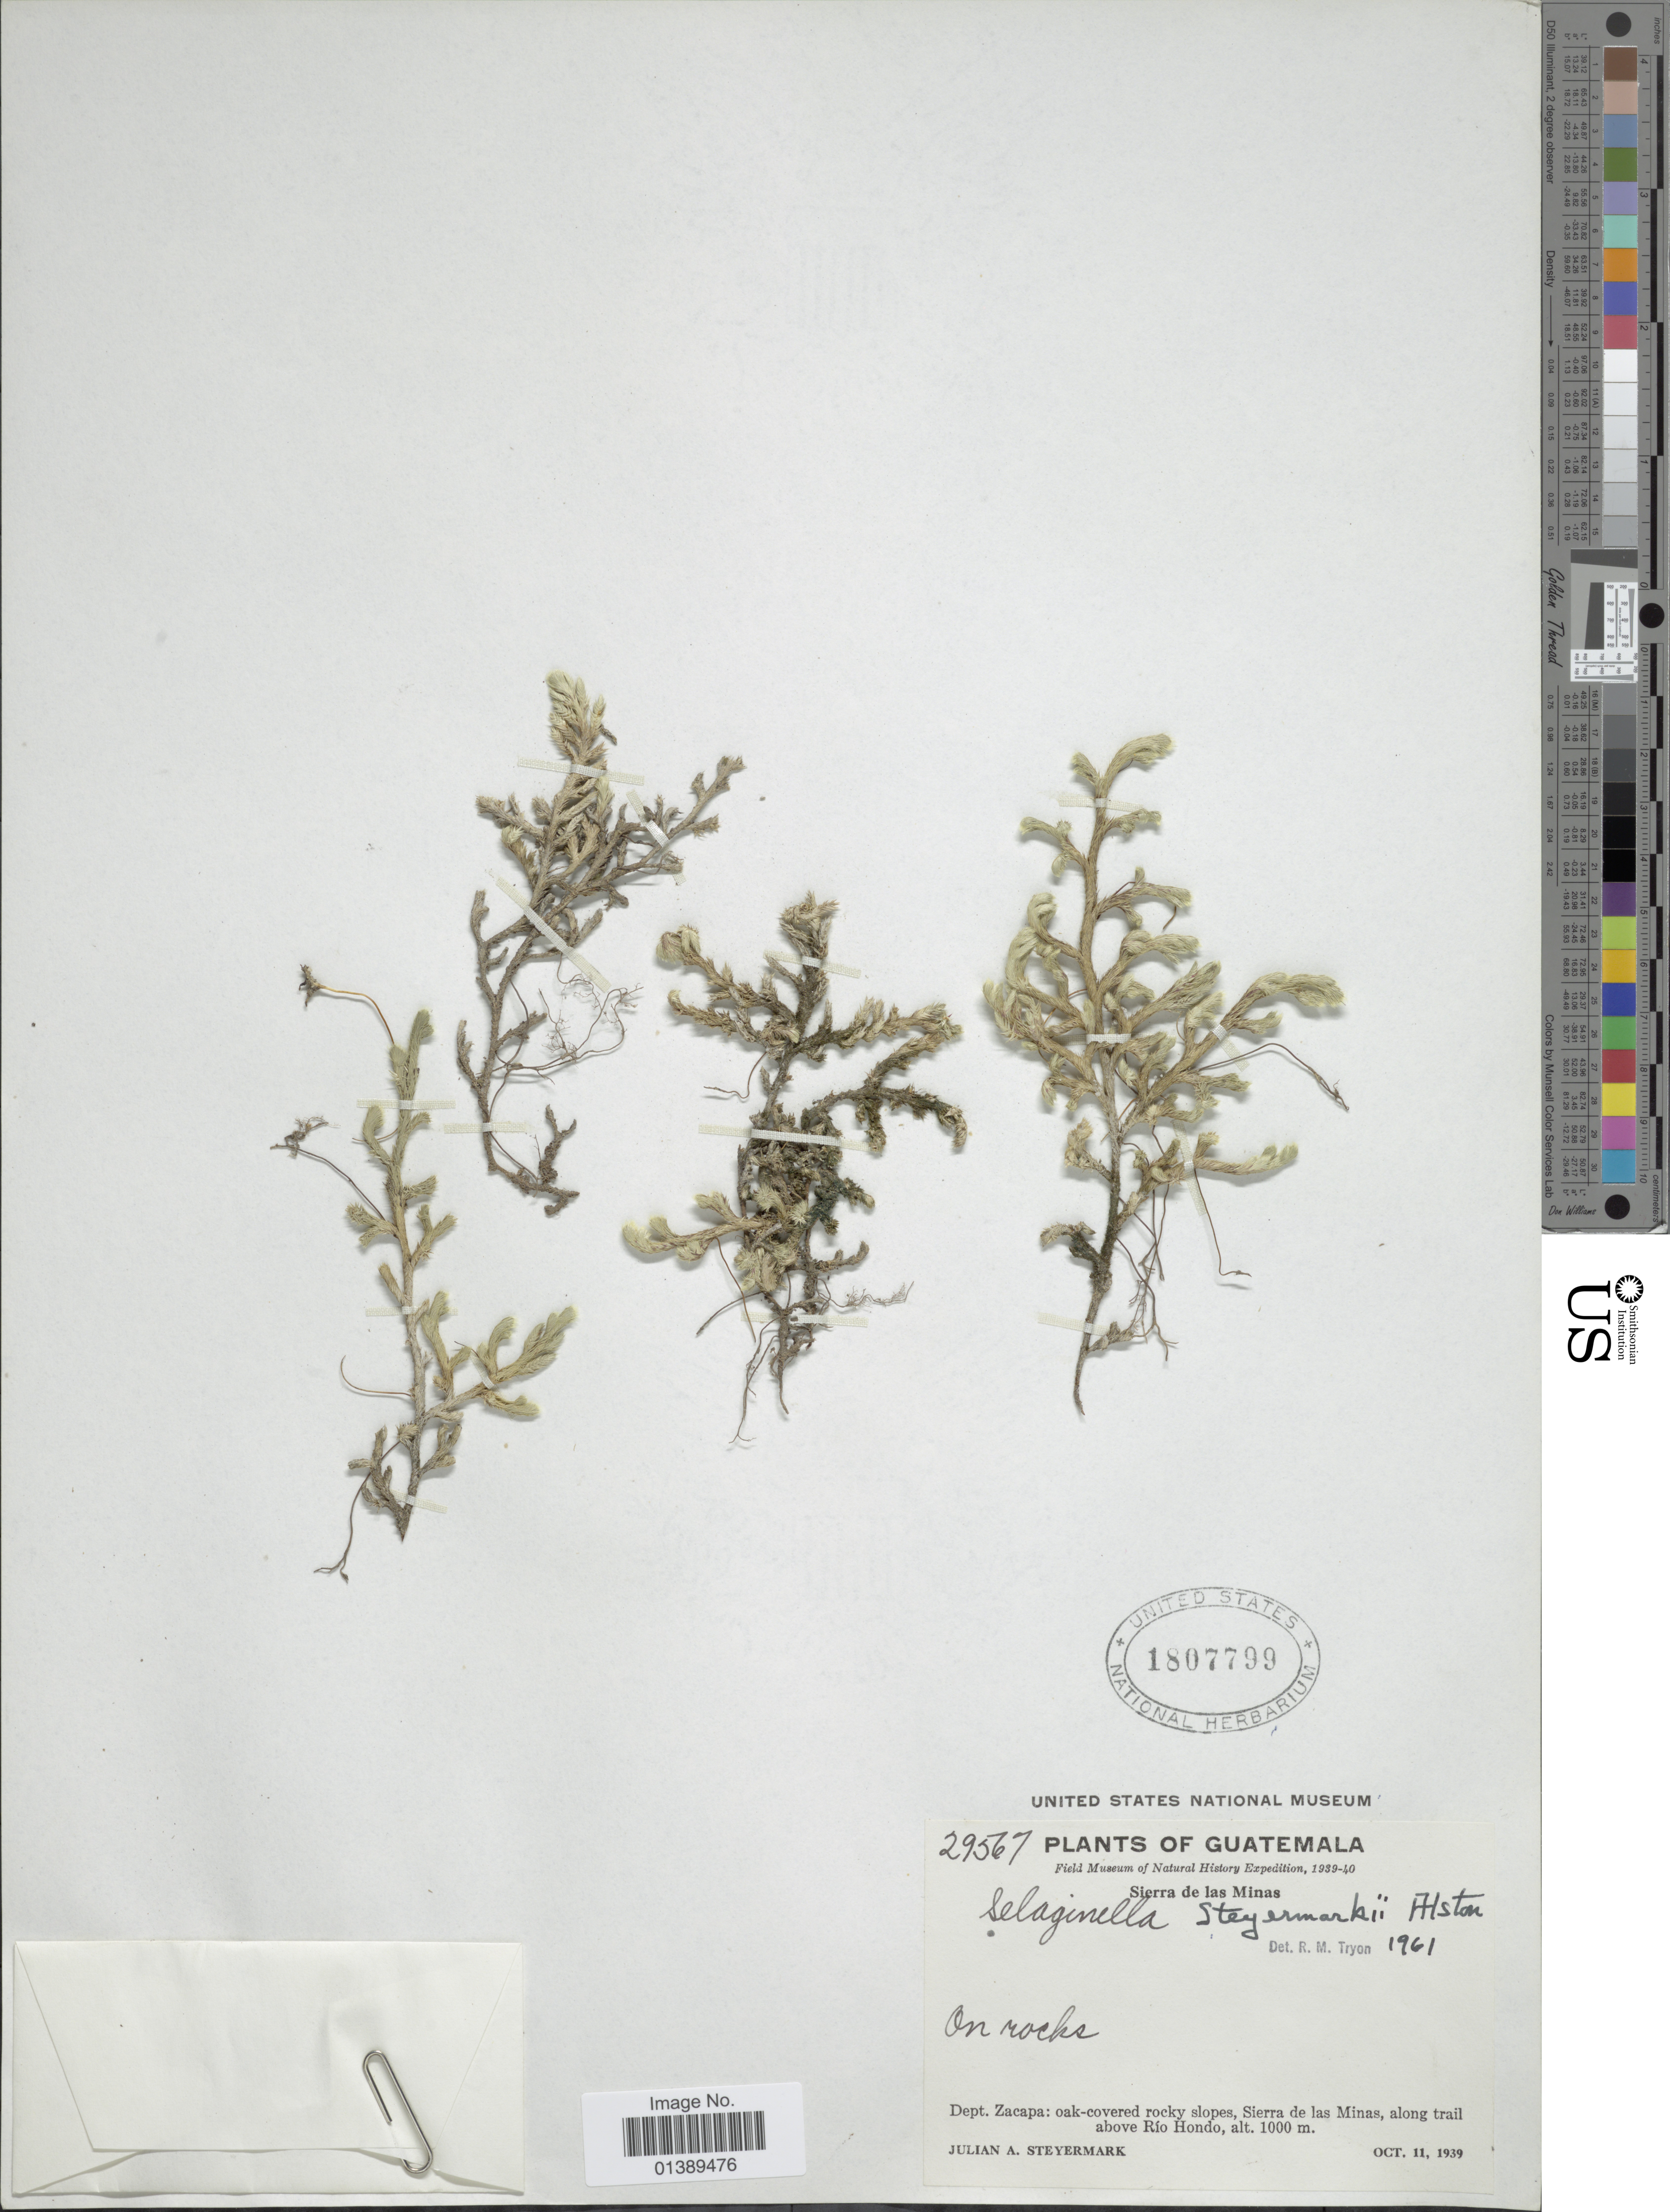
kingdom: Plantae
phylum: Tracheophyta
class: Lycopodiopsida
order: Selaginellales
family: Selaginellaceae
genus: Selaginella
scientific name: Selaginella steyermarkii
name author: Alston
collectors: J. Steyermark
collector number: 29567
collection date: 1939-10-11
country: Guatemala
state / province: Zacapa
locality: Oak-covered rocky slopes,Sierra de las Minas, along trail above Río Hondo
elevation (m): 1000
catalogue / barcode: US 1807799